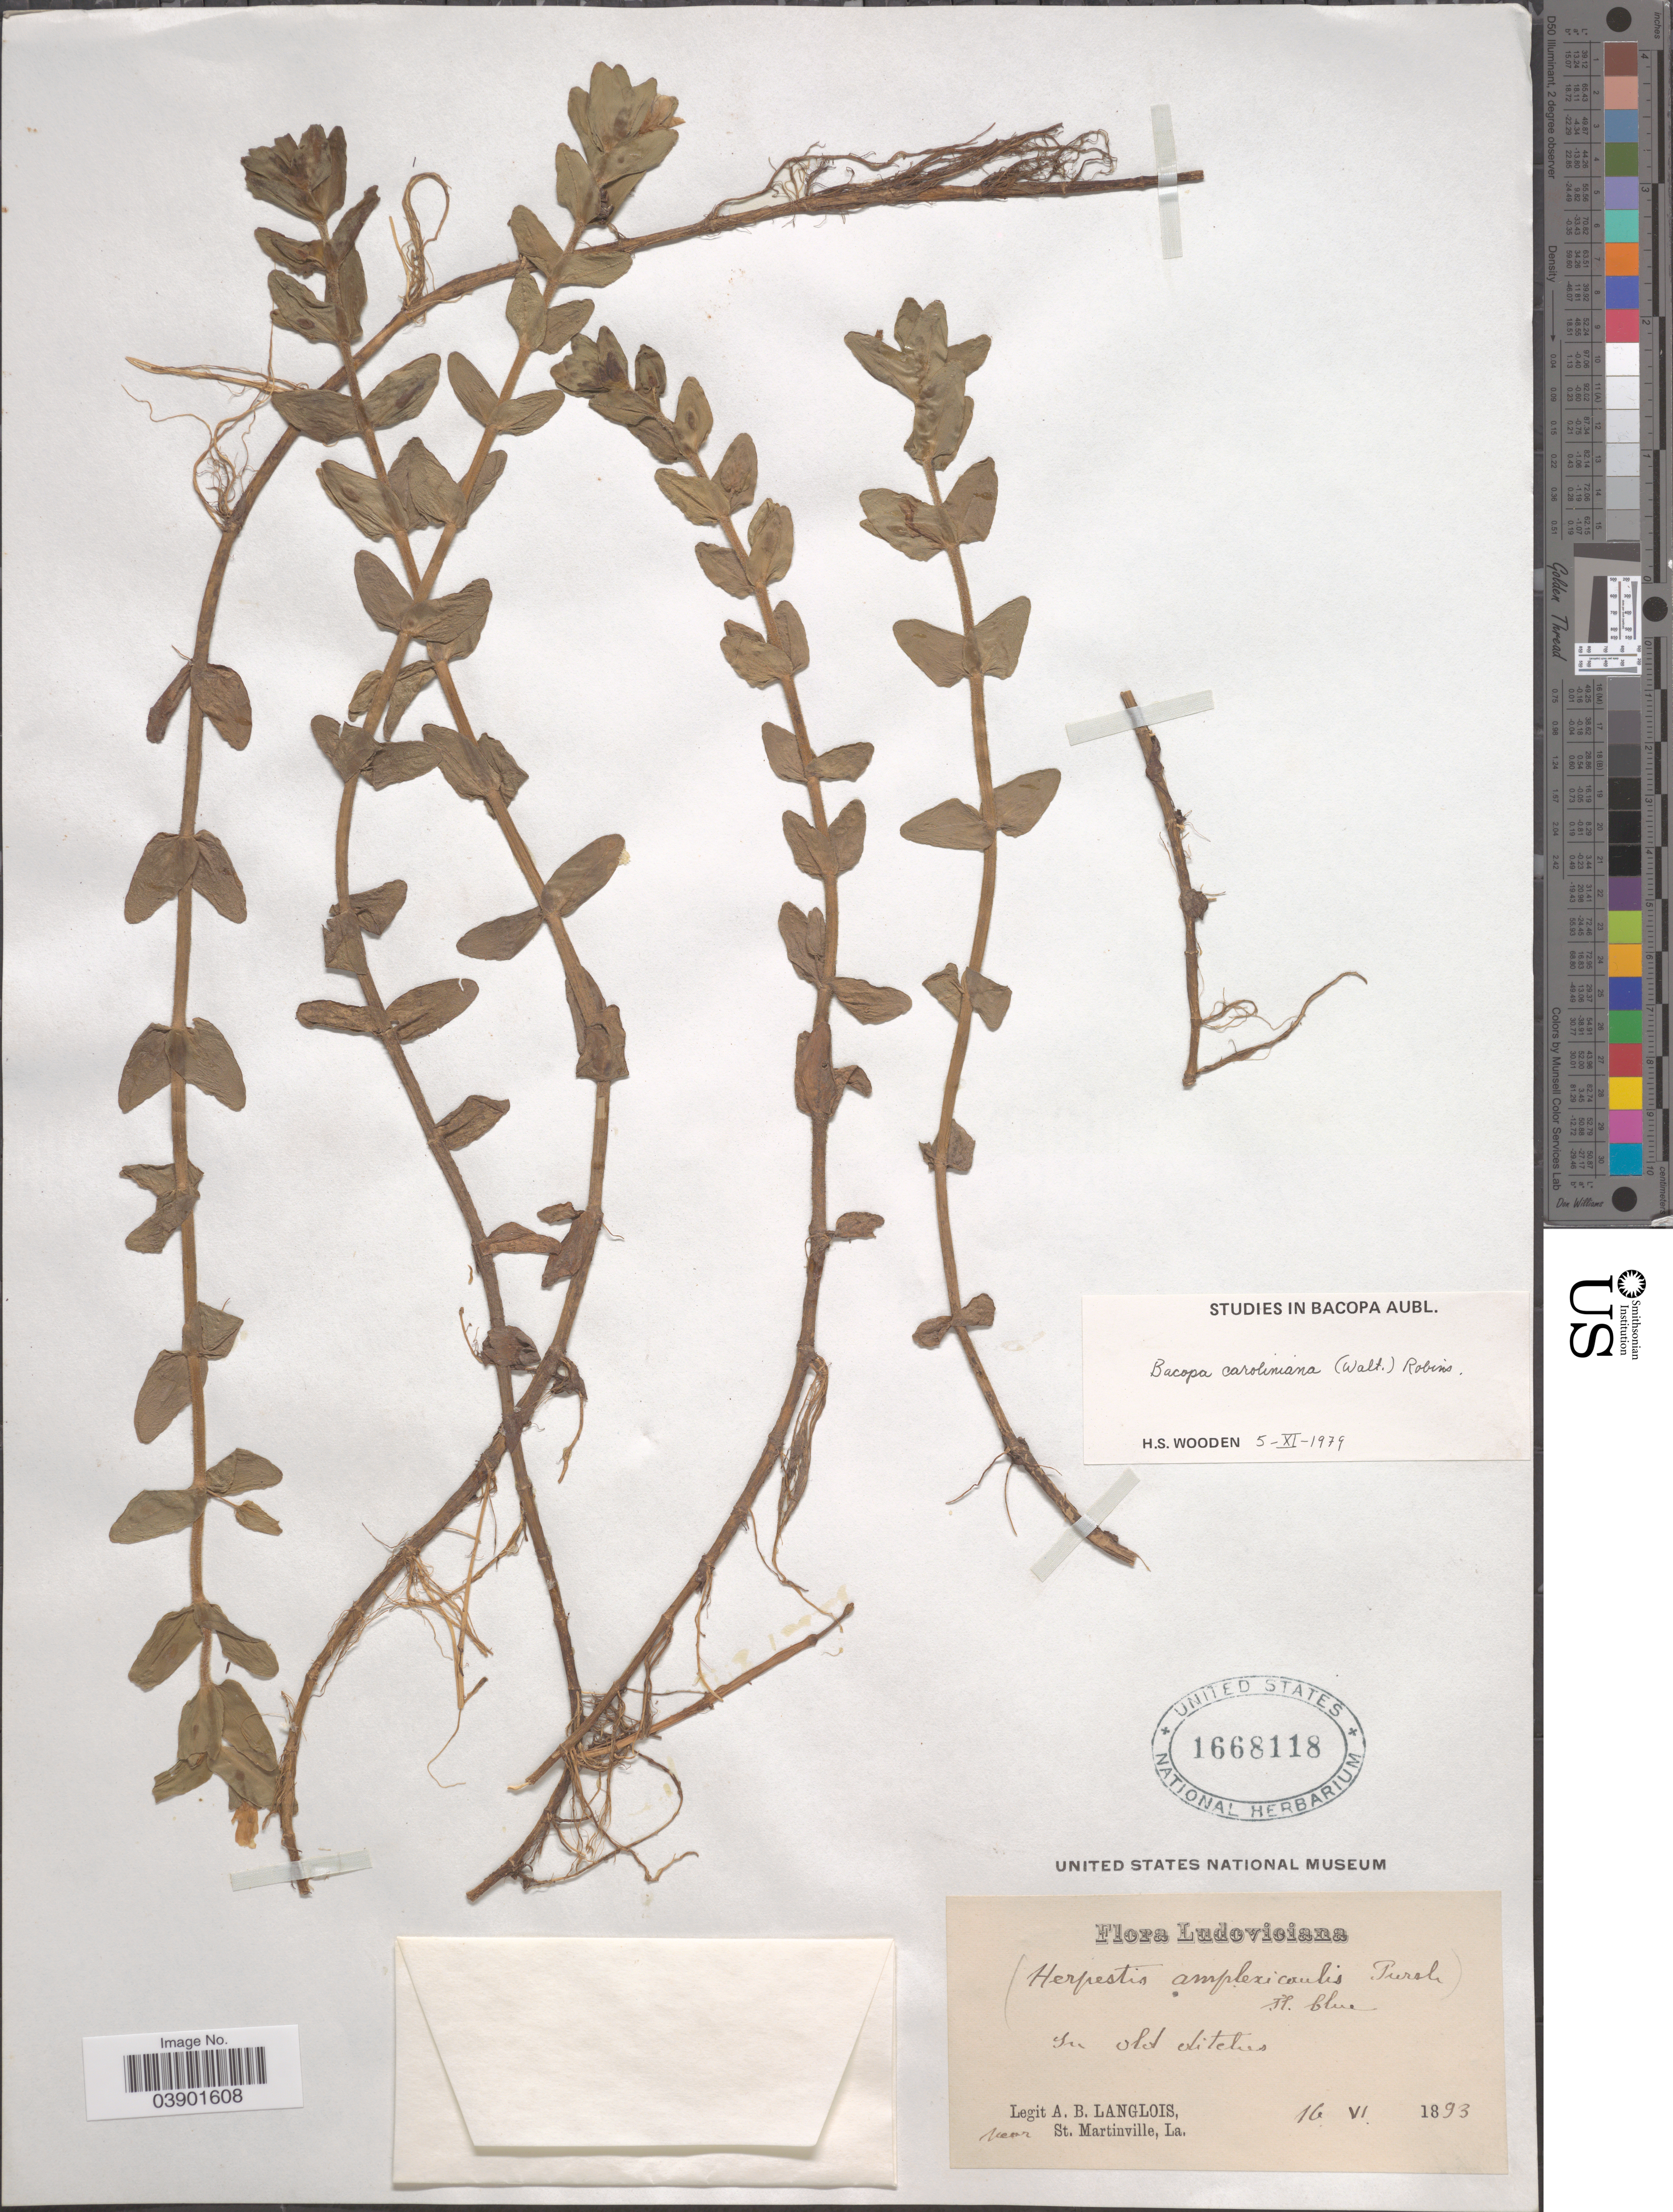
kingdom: Plantae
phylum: Tracheophyta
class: Magnoliopsida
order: Lamiales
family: Plantaginaceae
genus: Bacopa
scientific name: Bacopa caroliniana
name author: (Walter) B.L. Rob.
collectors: A. Langlois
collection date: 1893-06-16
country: United States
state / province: Louisiana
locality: Ludoviciana. Near St. Martinville.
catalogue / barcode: US 1668118